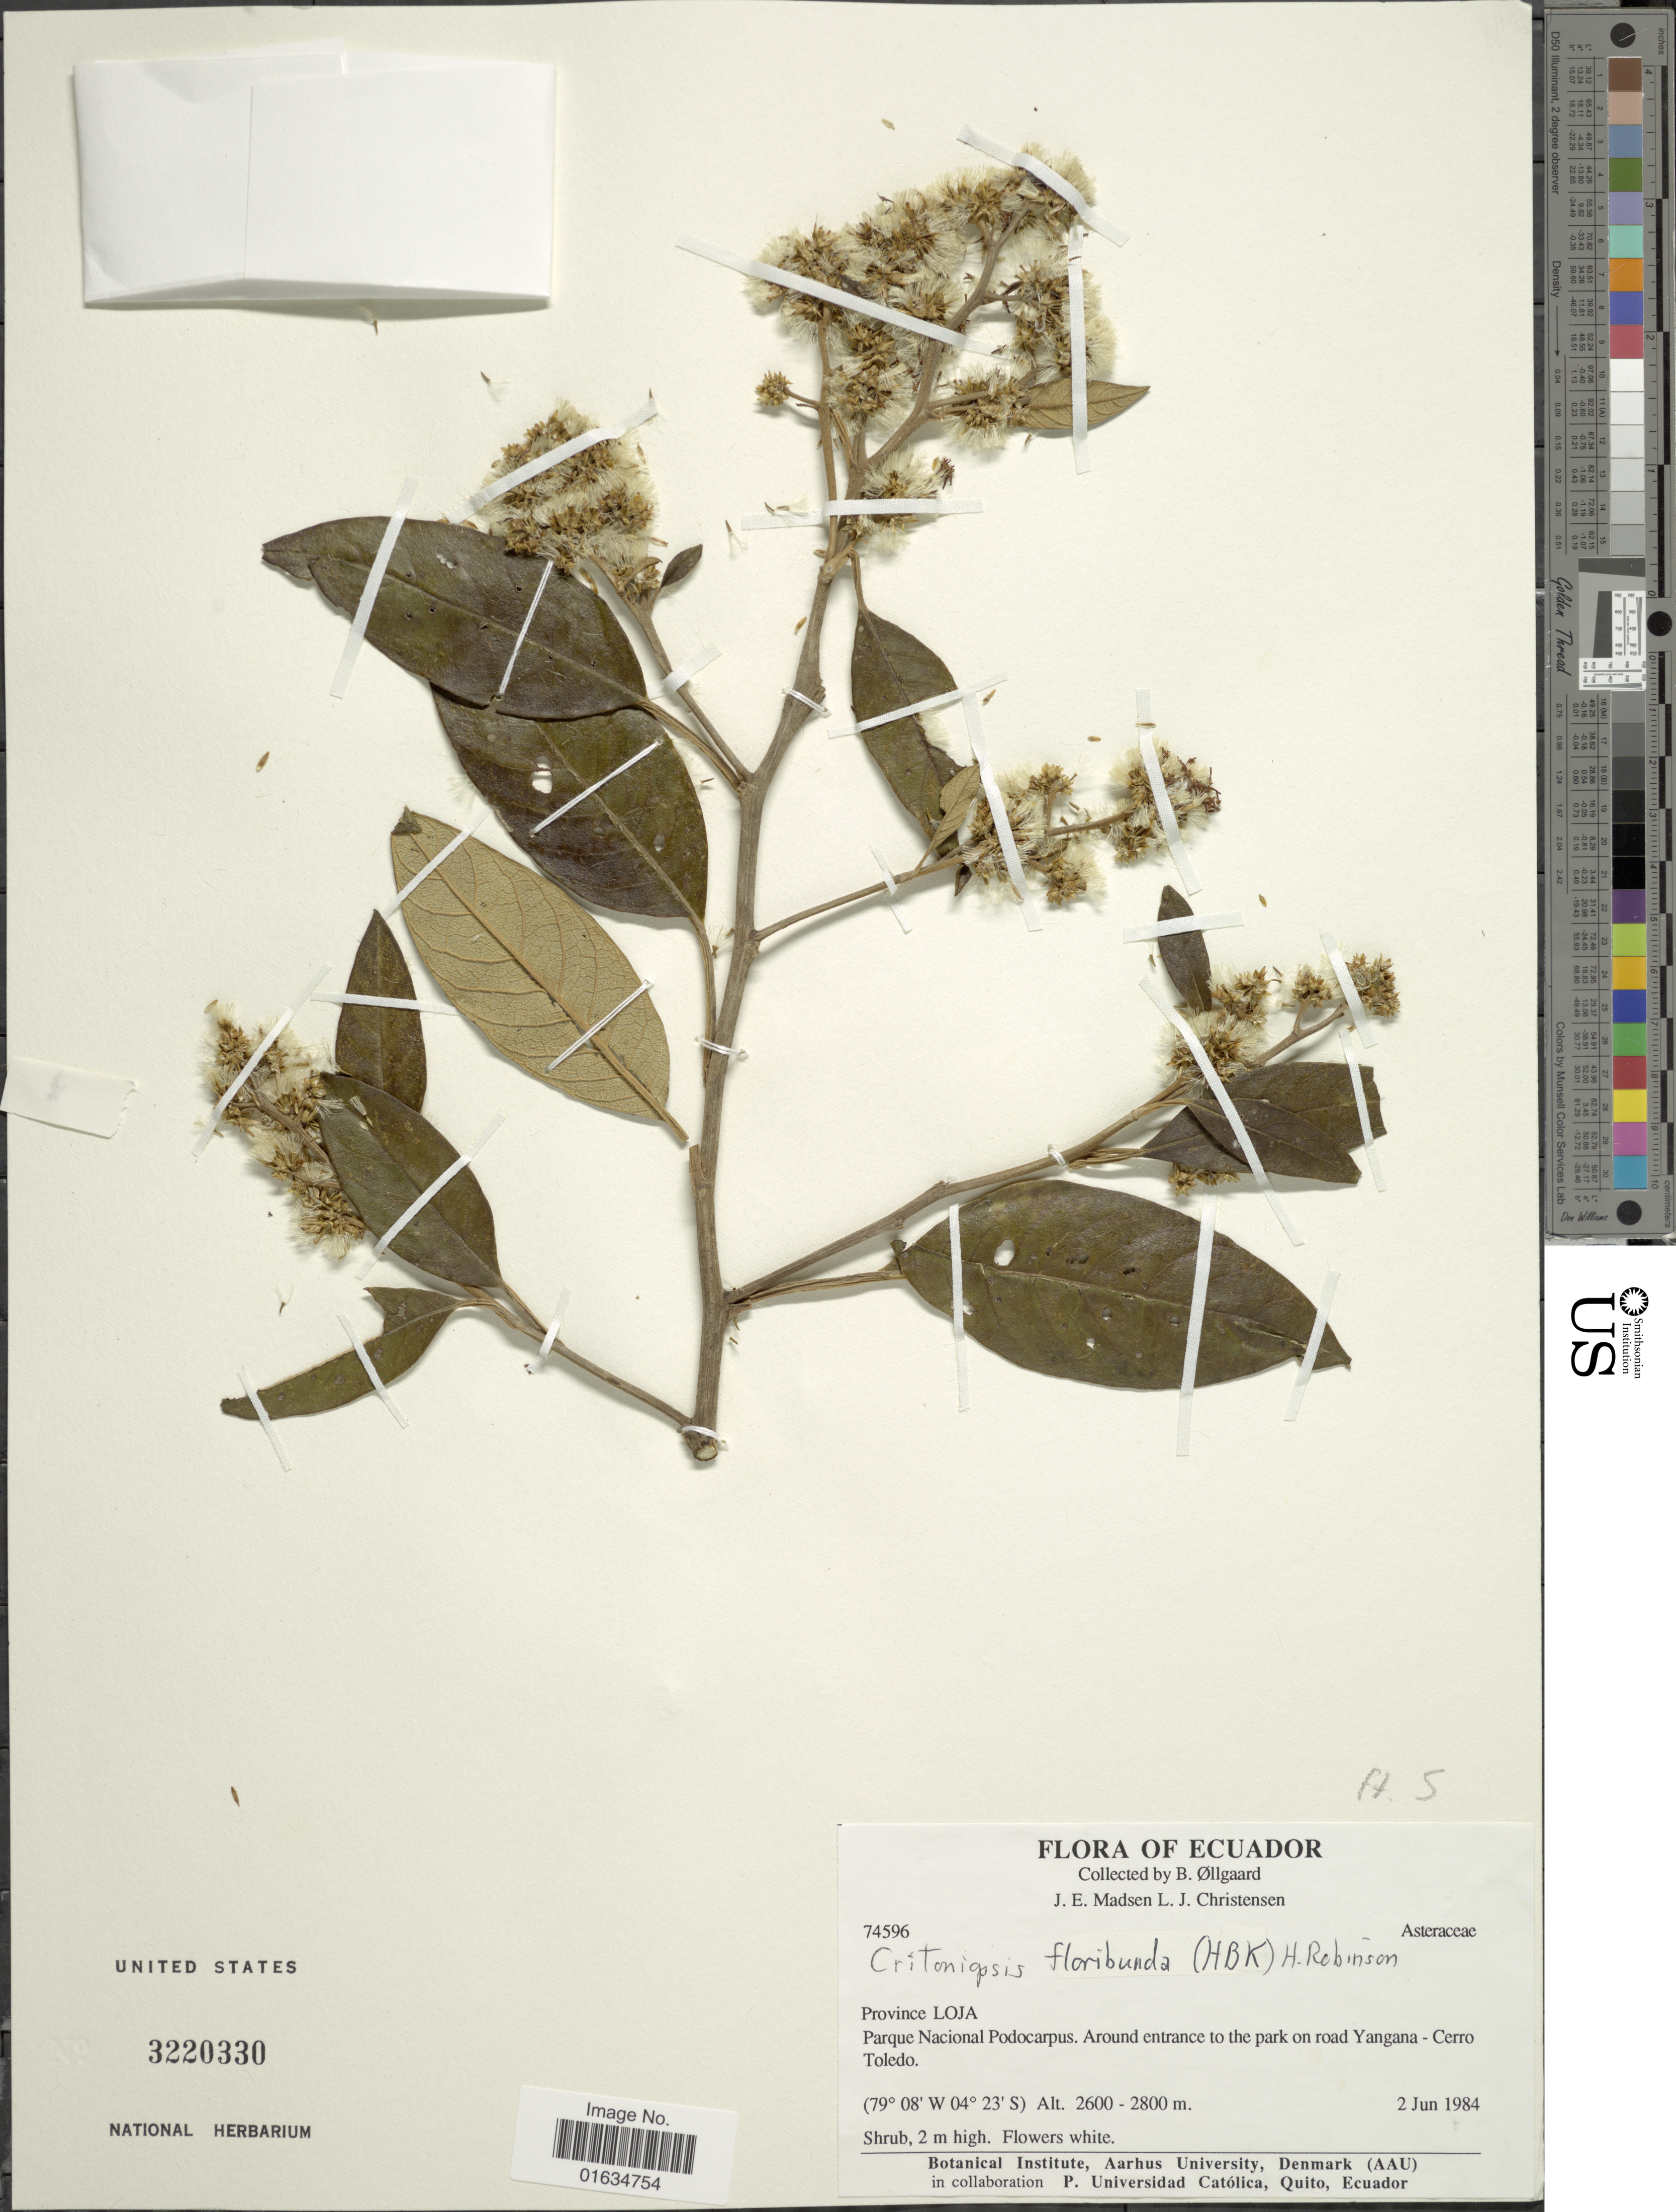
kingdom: Plantae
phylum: Tracheophyta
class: Magnoliopsida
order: Asterales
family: Asteraceae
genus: Critoniopsis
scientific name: Critoniopsis floribunda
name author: (Kunth) H. Rob.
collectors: B. Øllgaard, J. E. Madsen & L. Christensen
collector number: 74596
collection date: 1984-06-02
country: Ecuador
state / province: Loja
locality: Parque Nacional Podocarpus, around entrance to the park on road Yangana-Cerro Toledo.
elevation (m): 2600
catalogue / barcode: US 3220330